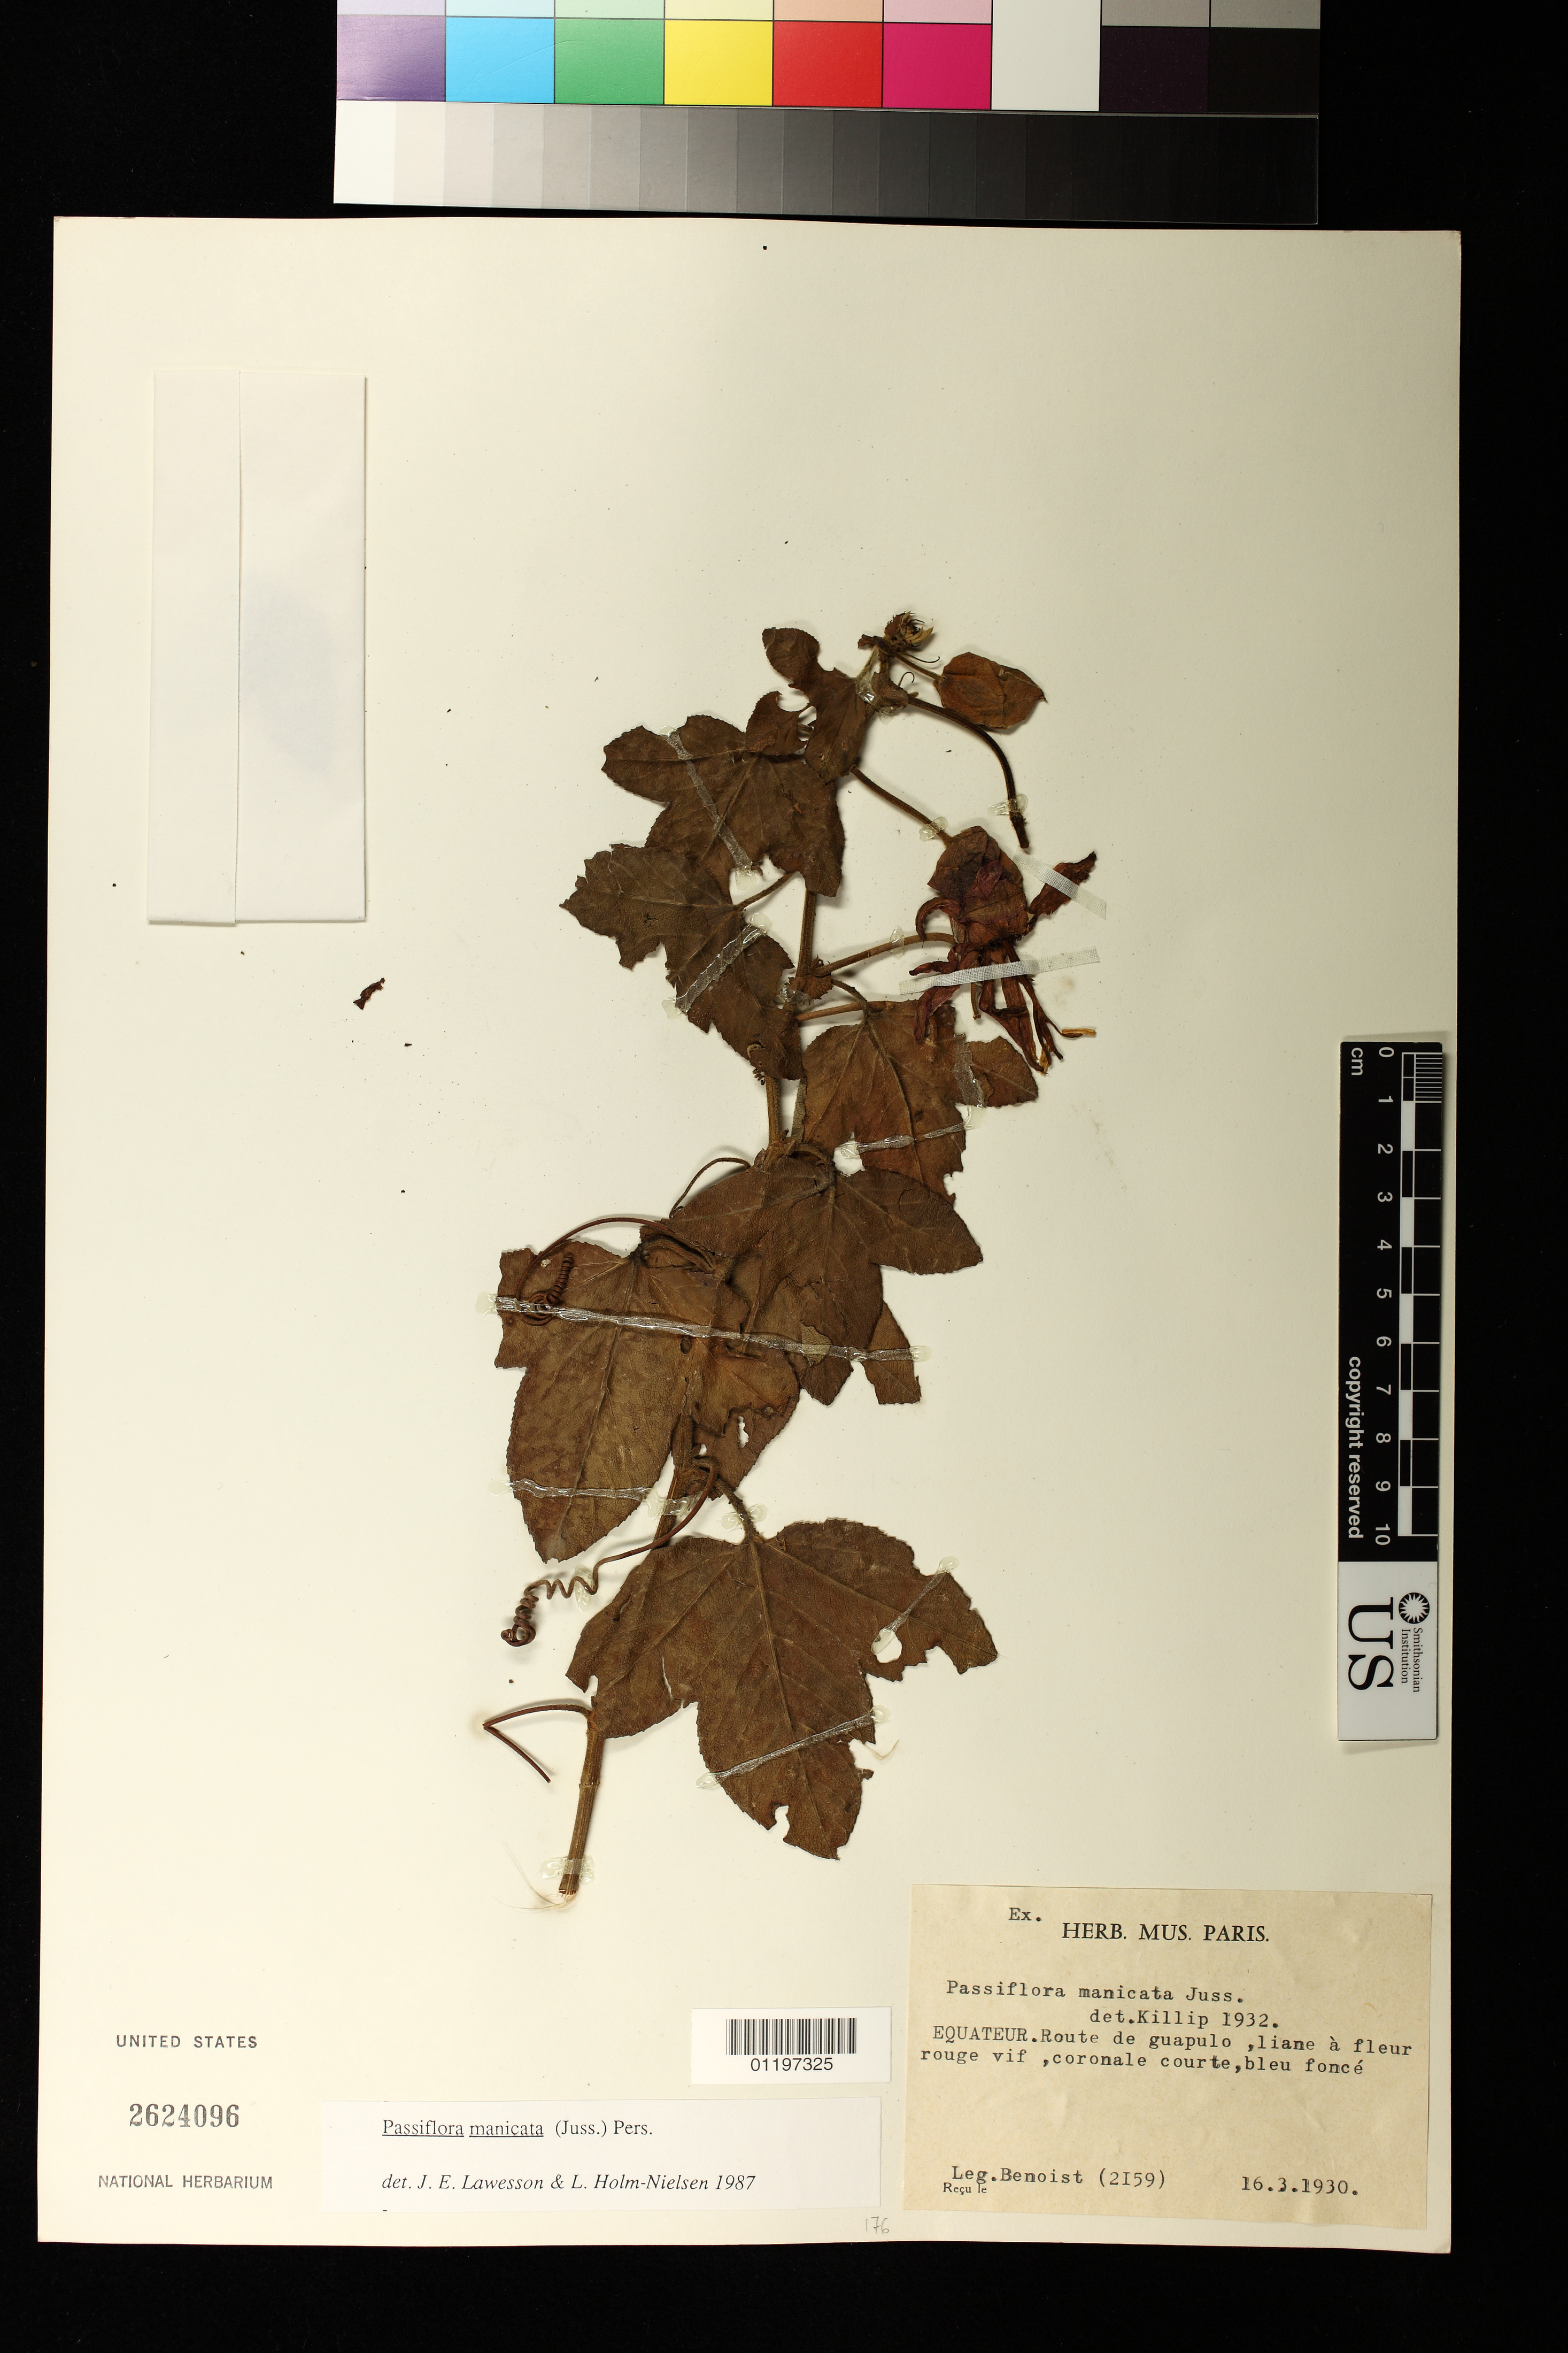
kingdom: Plantae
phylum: Tracheophyta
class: Magnoliopsida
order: Malpighiales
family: Passifloraceae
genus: Passiflora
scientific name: Passiflora manicata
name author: (Juss.) Pers.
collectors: R. Benoist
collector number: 2159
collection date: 1930-03-16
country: Ecuador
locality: Route de guapulo.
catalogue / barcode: US 2624096